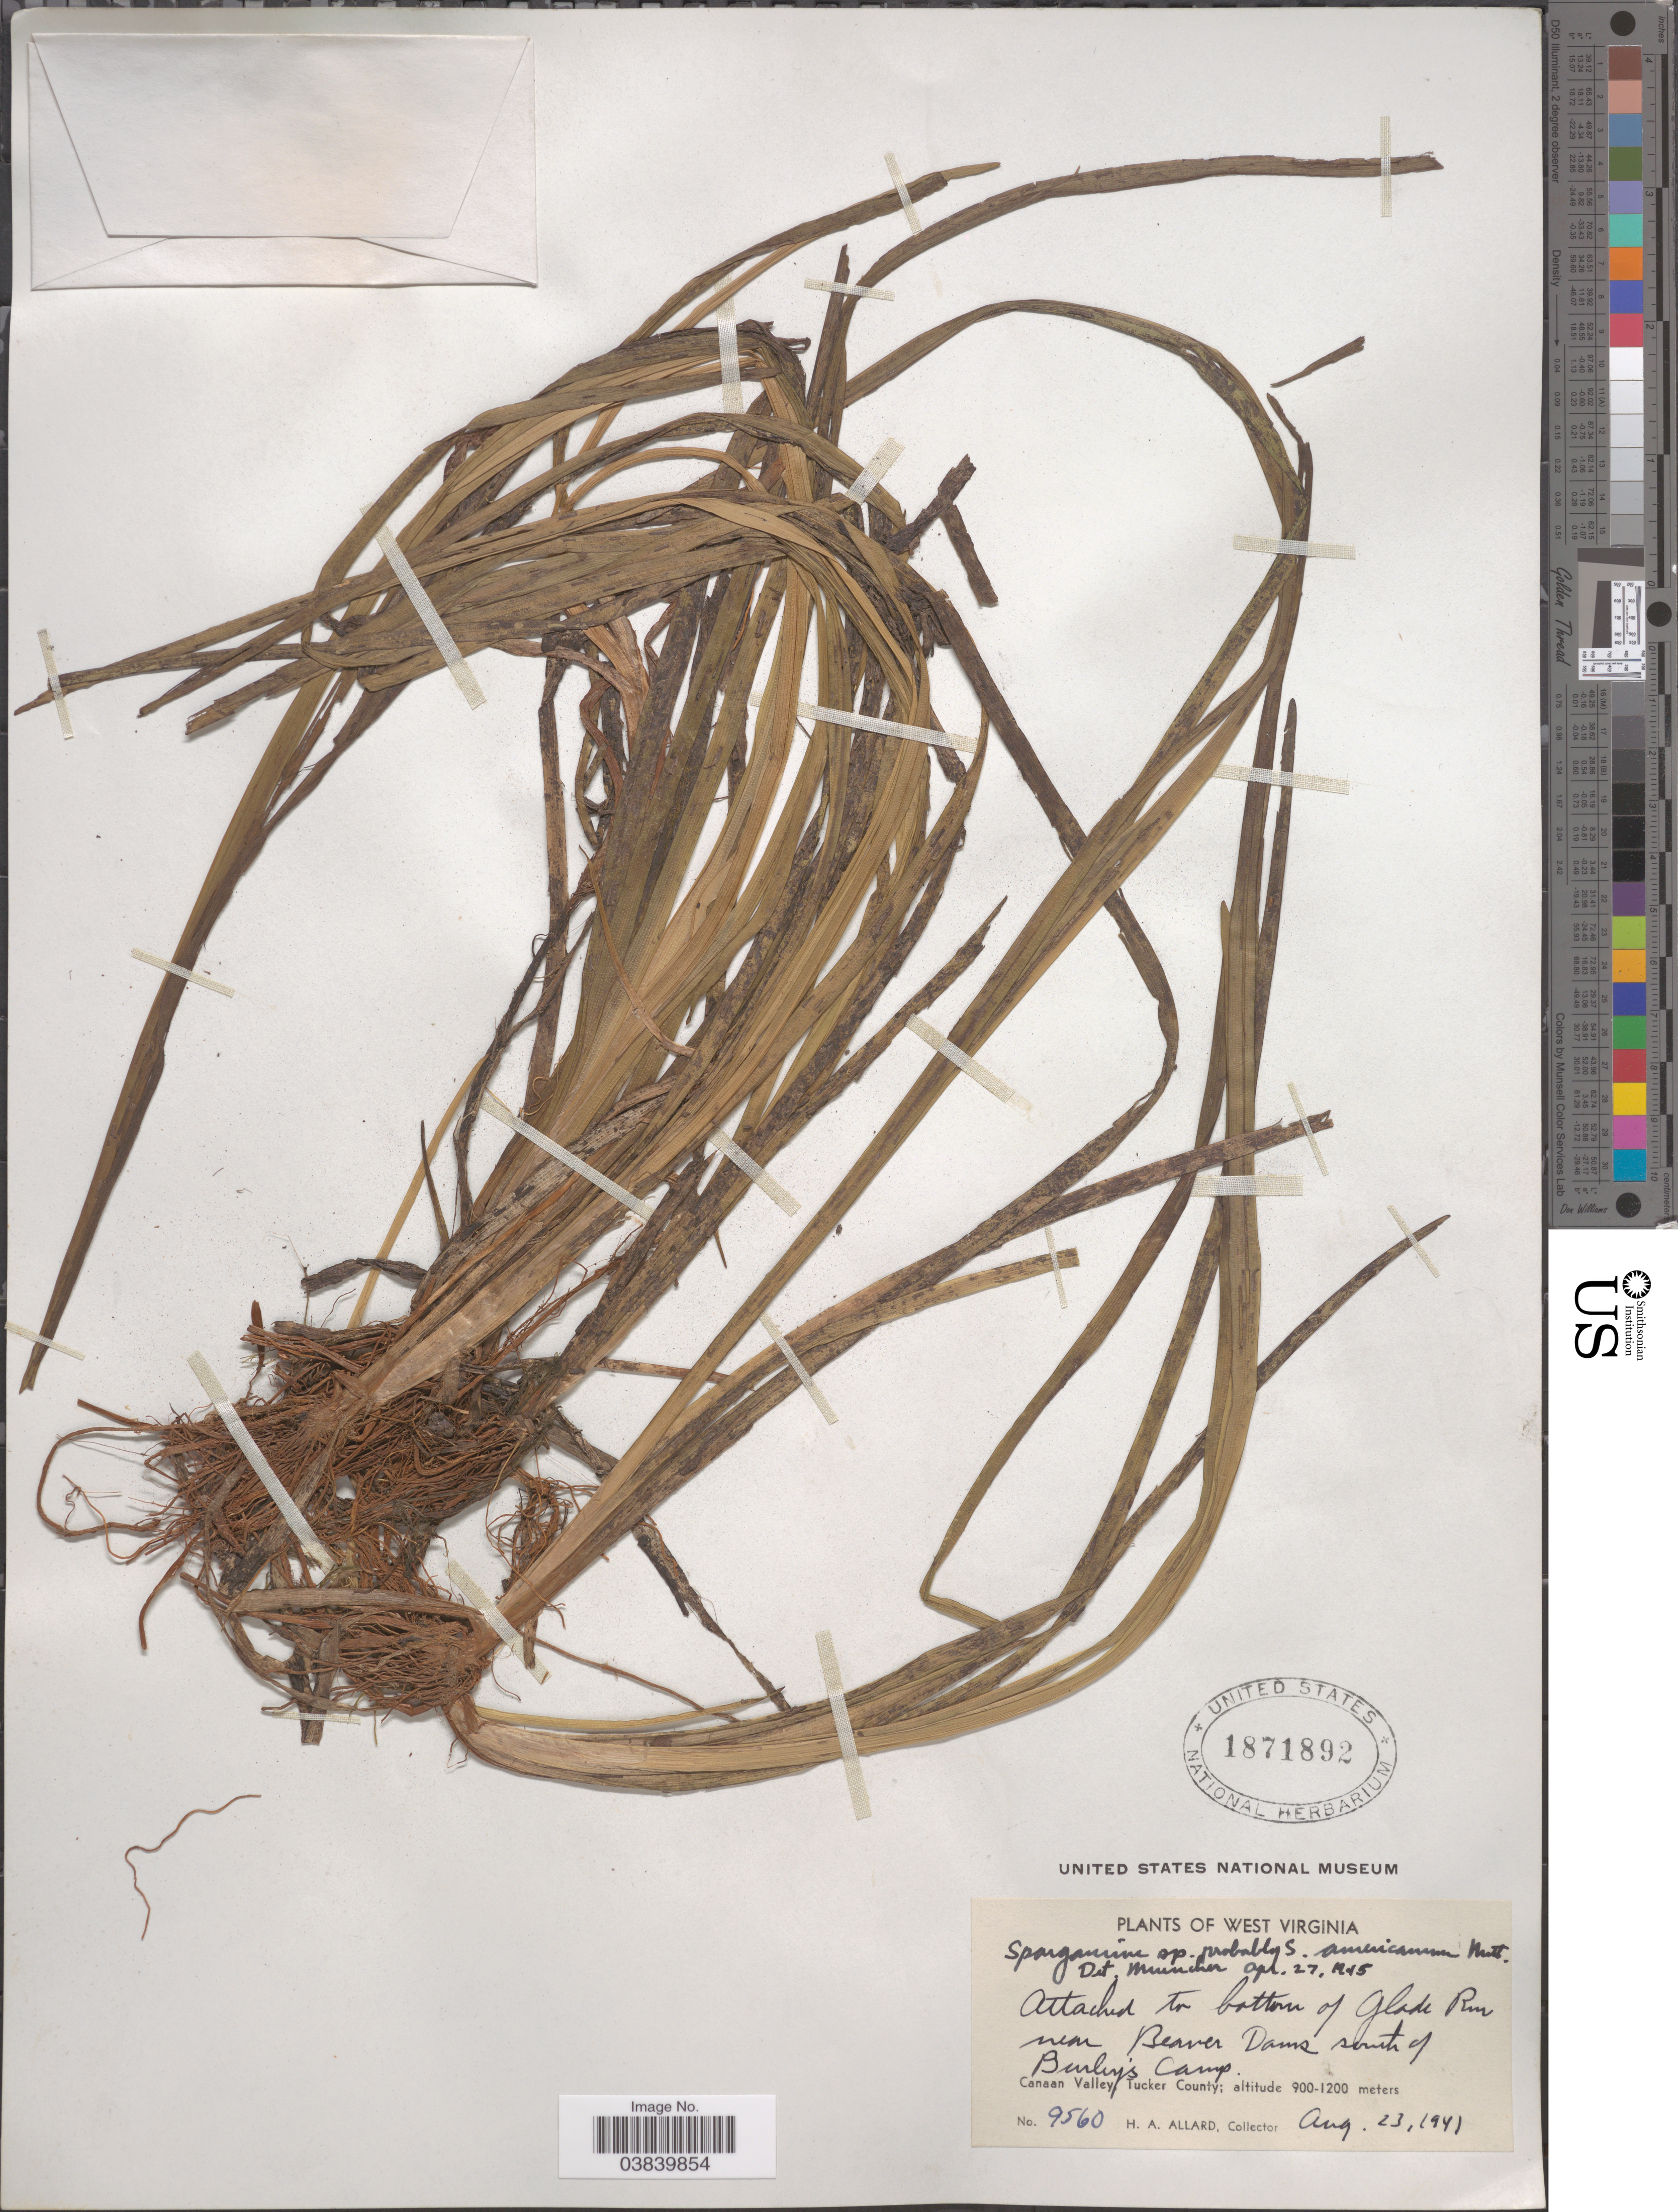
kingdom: Plantae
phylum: Tracheophyta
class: Liliopsida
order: Poales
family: Typhaceae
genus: Sparganium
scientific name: Sparganium americanum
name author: Nutt.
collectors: H. A. Allard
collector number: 9560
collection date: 1941-08-23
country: United States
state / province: West Virginia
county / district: Tucker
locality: Attached to bottom of Glade Run near Beaver Dams south of Bailey's Camp. Canaan Valley, Tucker County.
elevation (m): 900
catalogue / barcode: US 1871892